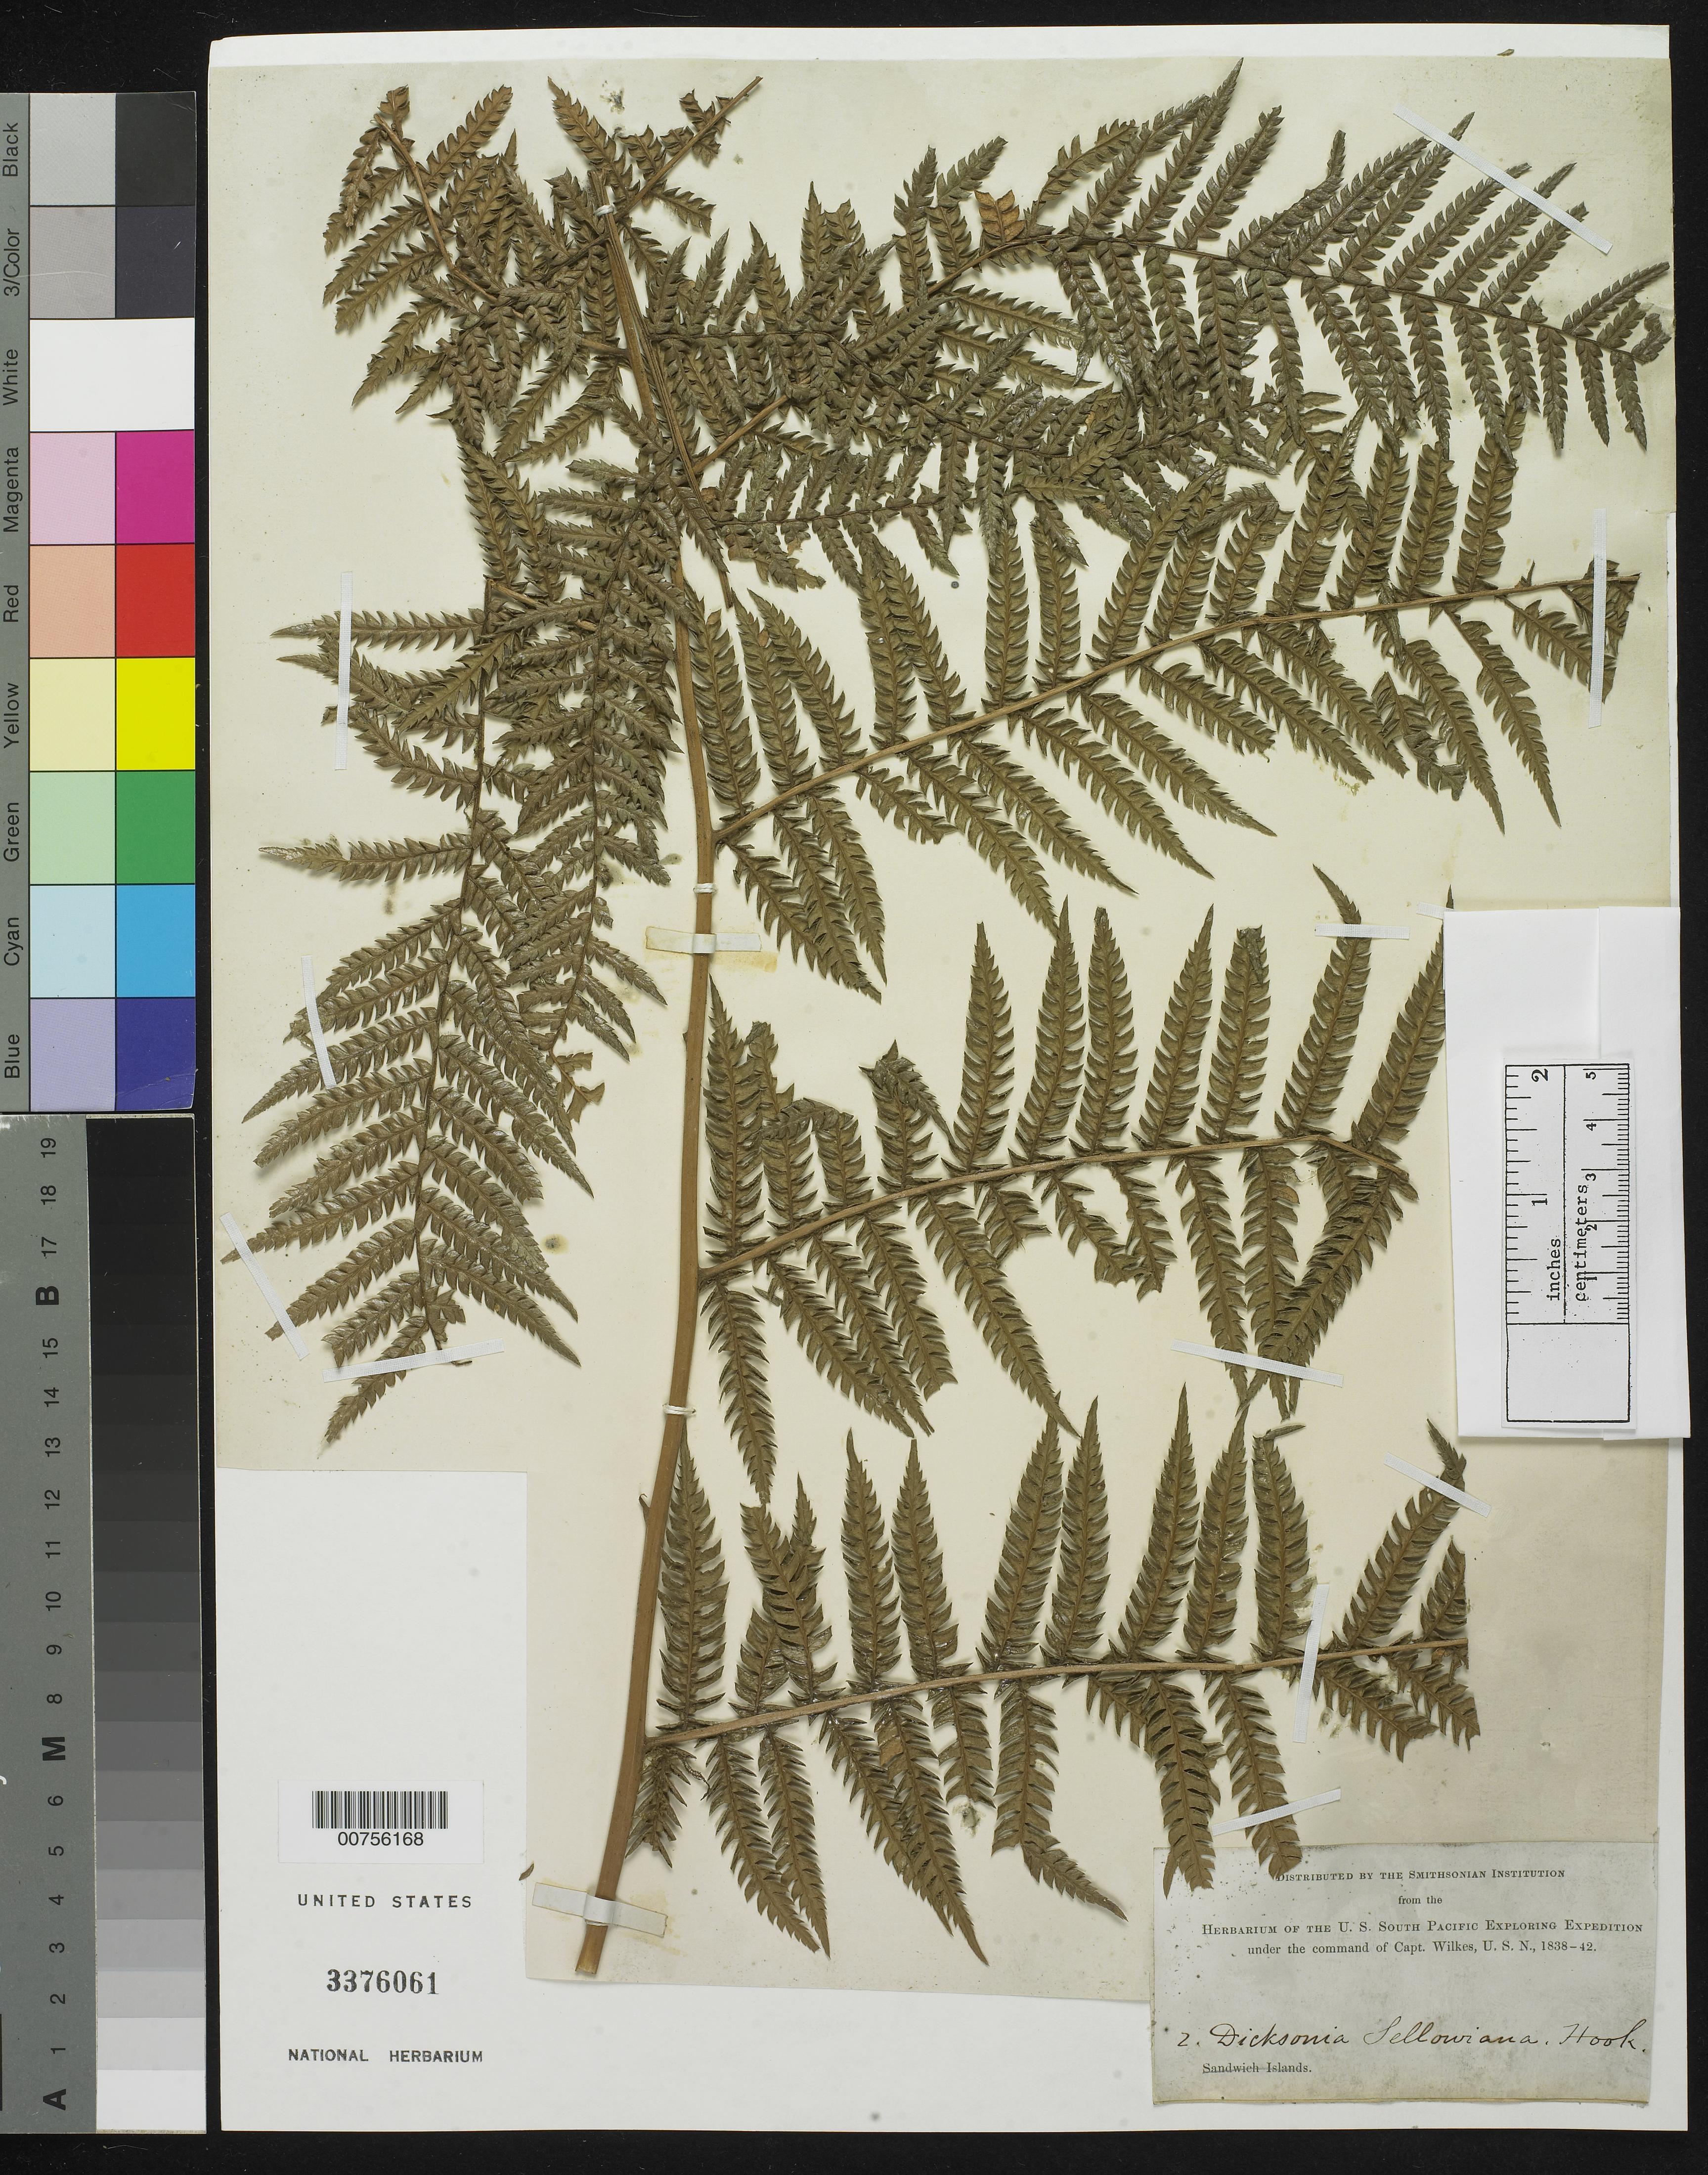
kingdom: Plantae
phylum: Tracheophyta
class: Polypodiopsida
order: Cyatheales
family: Dicksoniaceae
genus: Dicksonia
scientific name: Dicksonia sp.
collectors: Wilkes Explor. Exped.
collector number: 12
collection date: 1838/1842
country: United States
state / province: Hawaii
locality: Sandwich Islands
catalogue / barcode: US 3376061